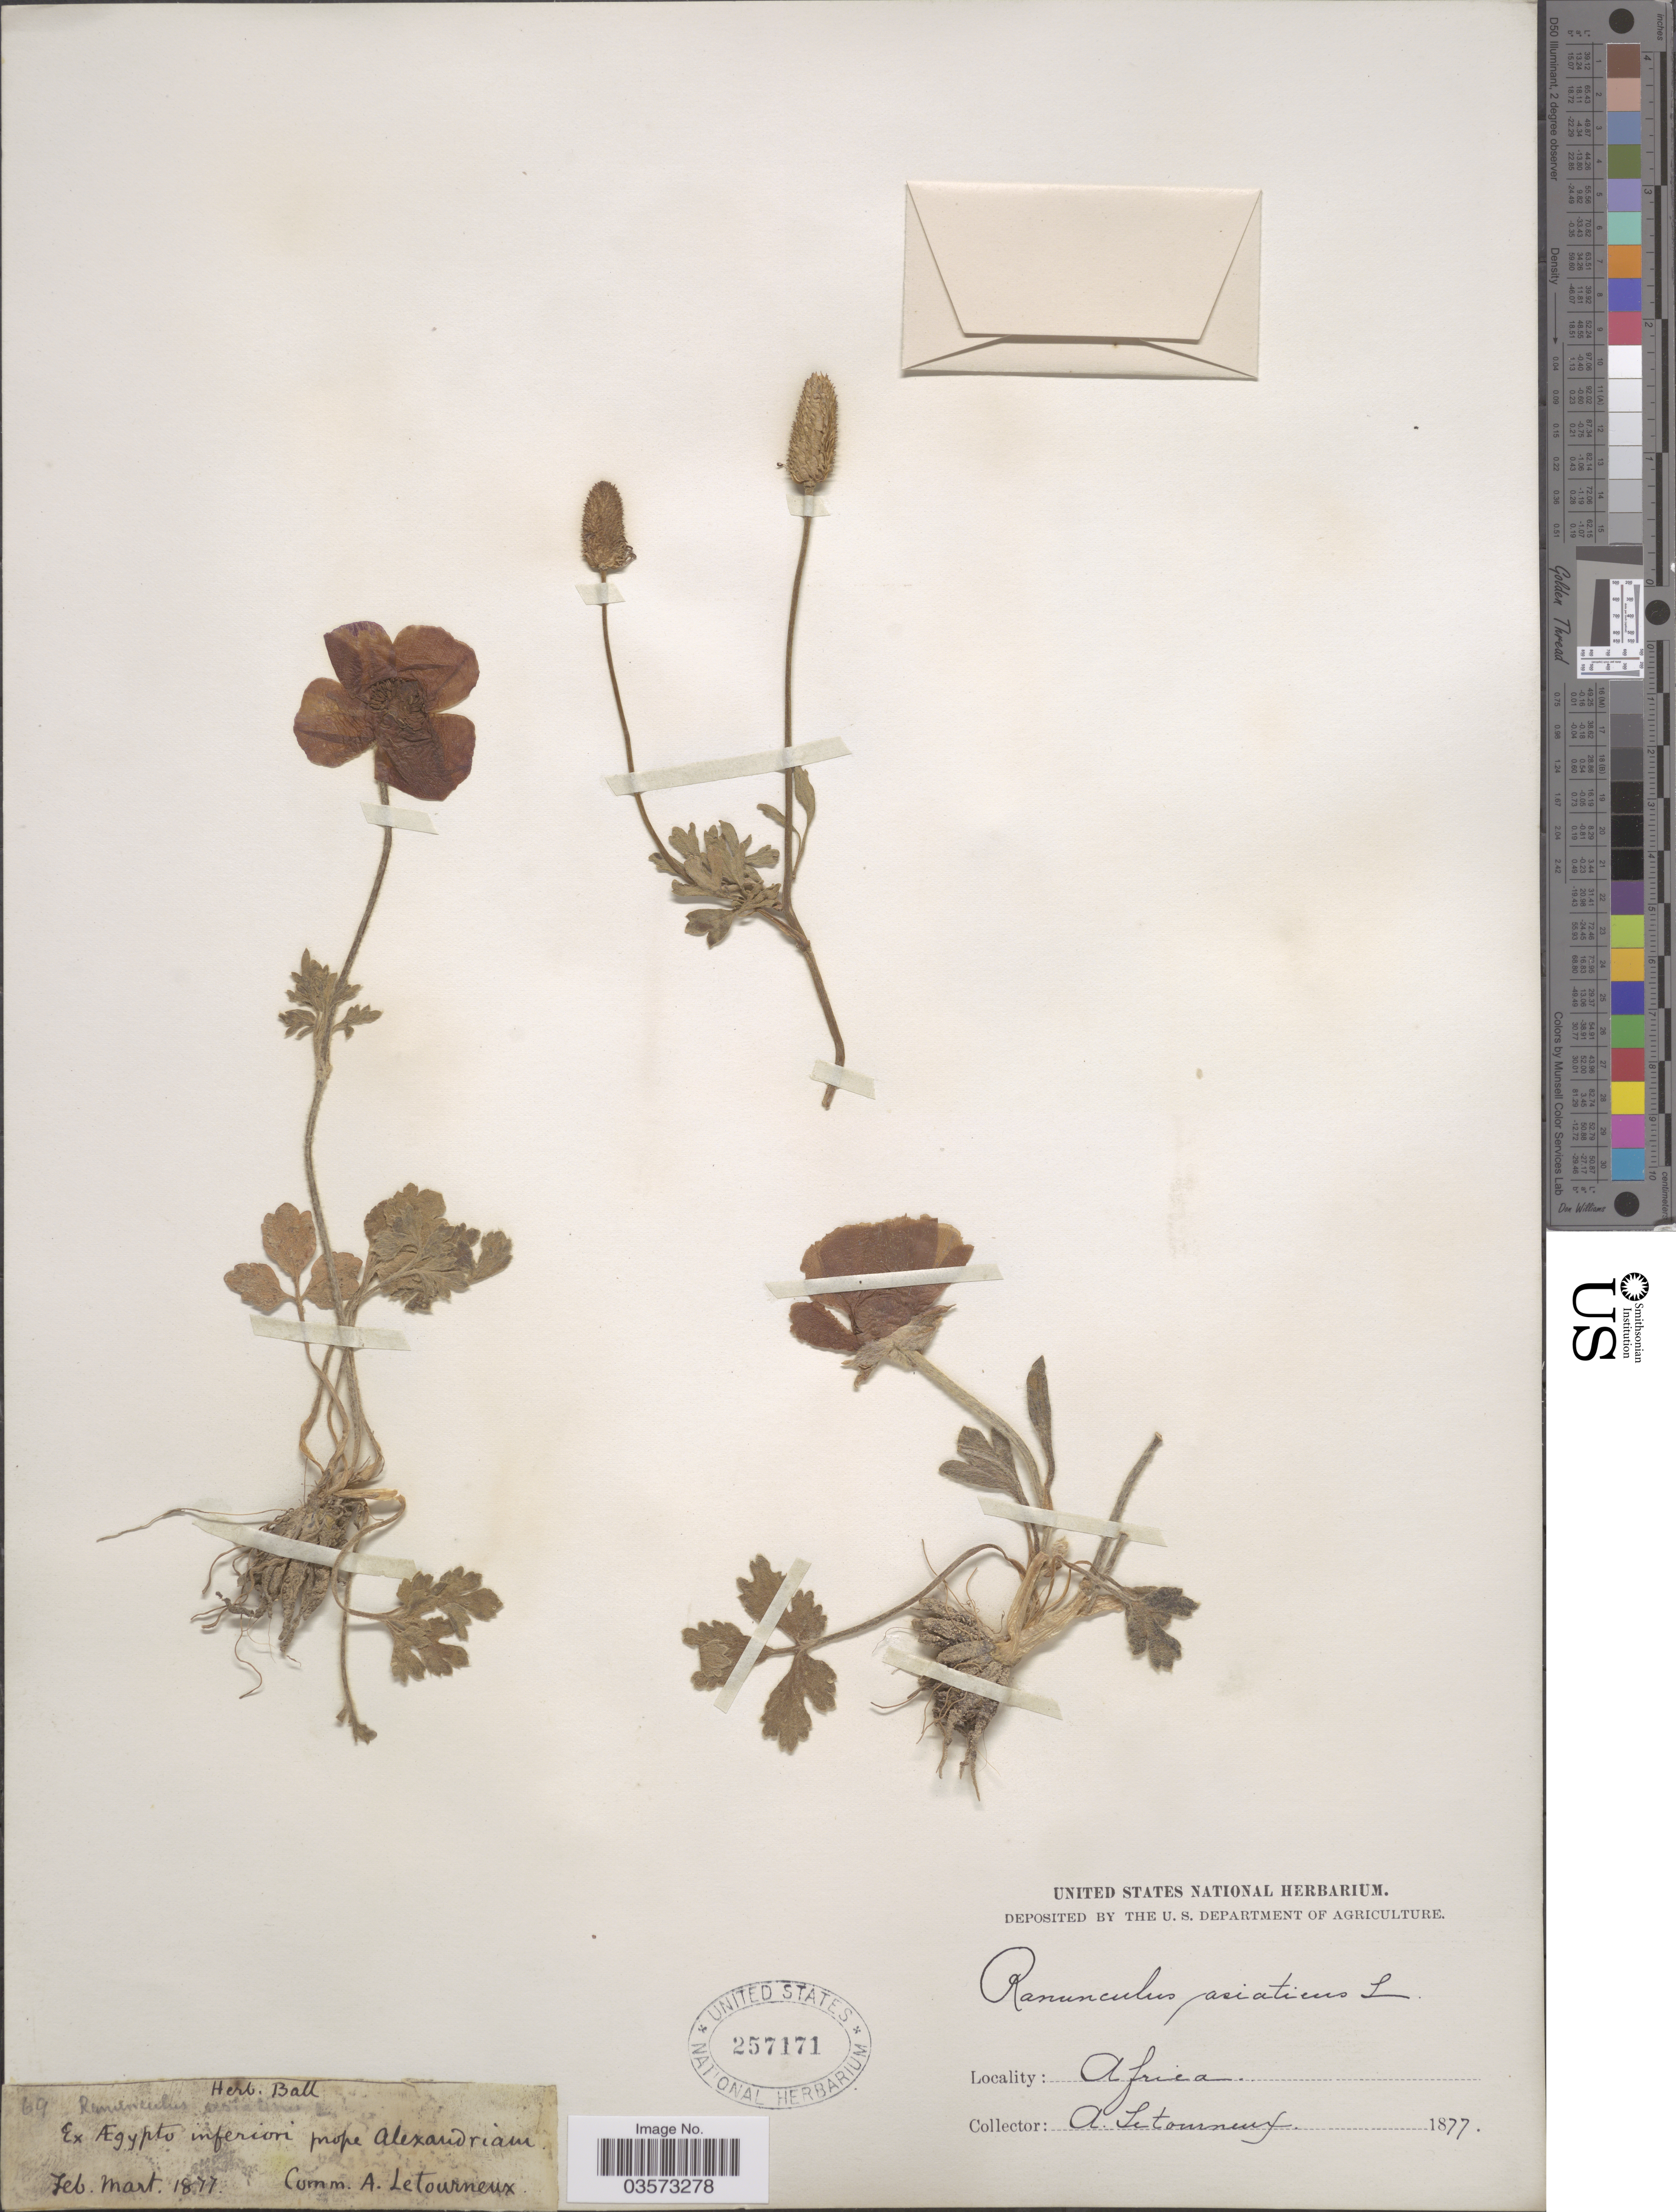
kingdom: Plantae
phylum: Tracheophyta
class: Magnoliopsida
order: Ranunculales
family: Ranunculaceae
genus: Ranunculus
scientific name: Ranunculus asiaticus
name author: L.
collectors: A. Letourneux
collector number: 69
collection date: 1877-02/1877-03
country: Egypt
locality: Ex Ægypto inferion prope Alexandriam.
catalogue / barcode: US 257171